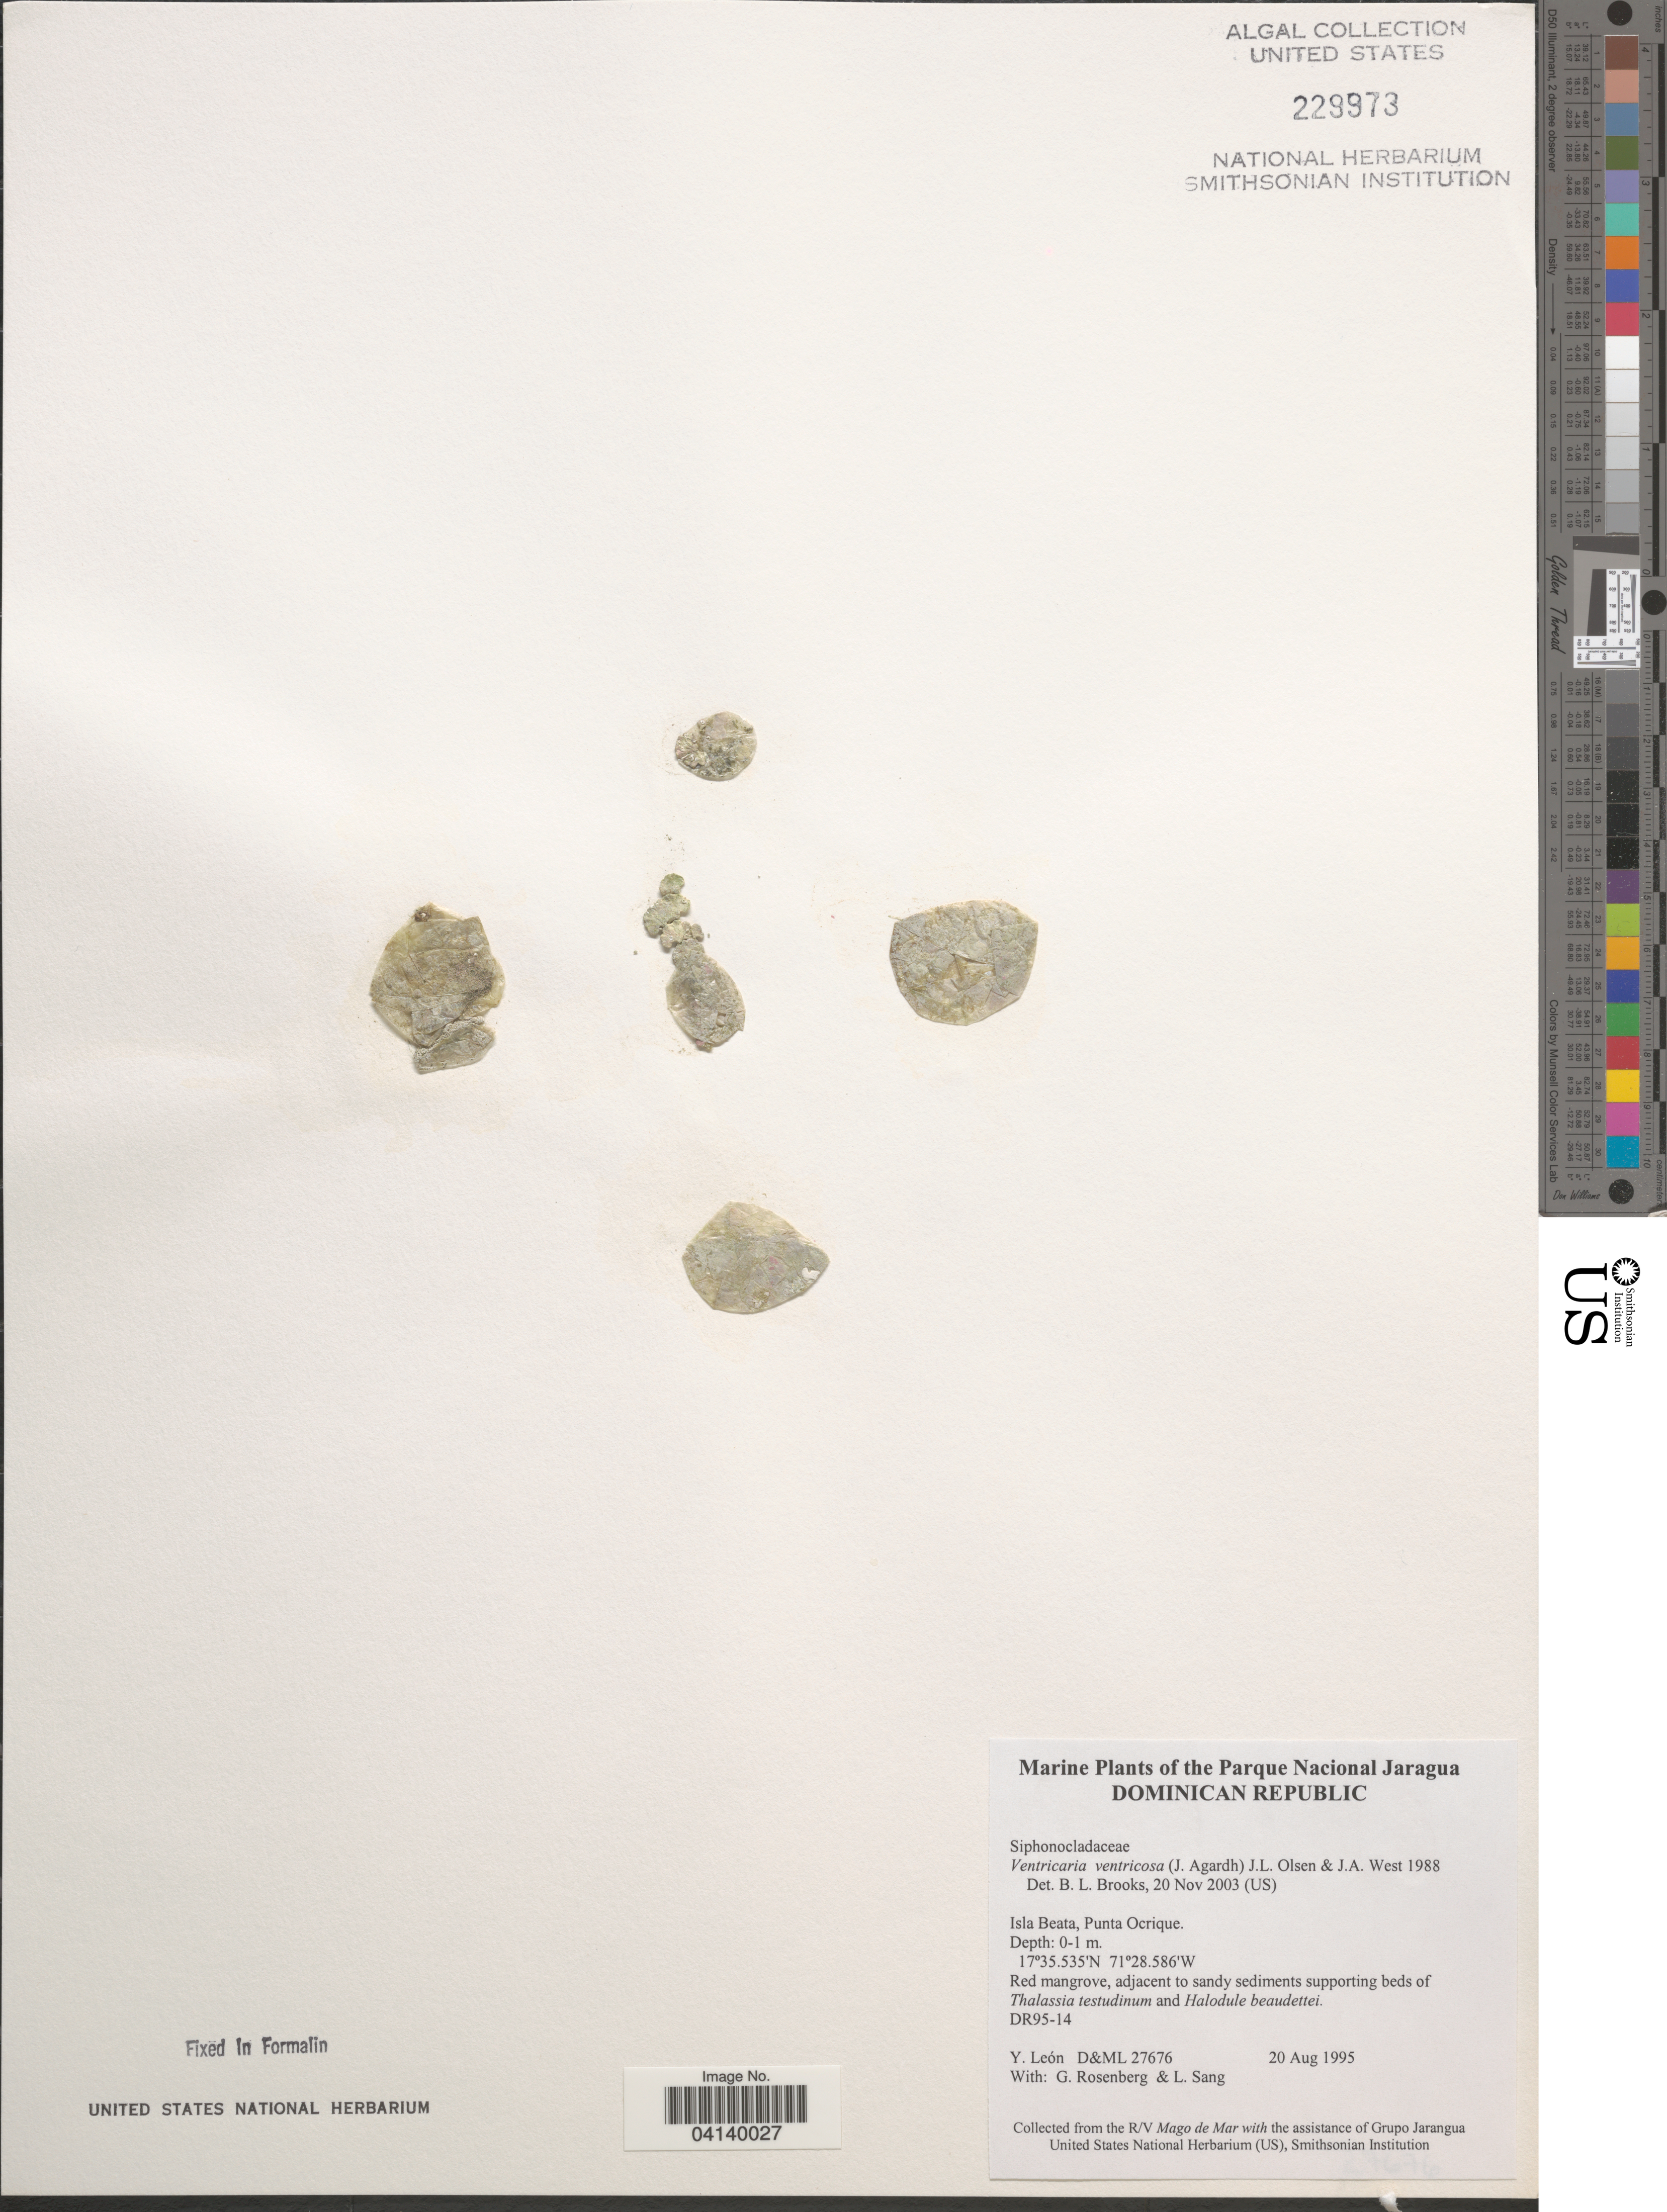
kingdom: Plantae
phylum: Chlorophyta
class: Ulvophyceae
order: Siphonocladales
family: Valoniaceae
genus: Valonia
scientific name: Valonia ventricosa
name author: J. Agardh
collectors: Y. León, G. Rosenberg & L. Sang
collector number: D&ML27676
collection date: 1995-08-20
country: Dominican Republic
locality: Parque Nacional Jaragua. Isla Beata, Punta Ocrique.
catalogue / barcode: US 229973